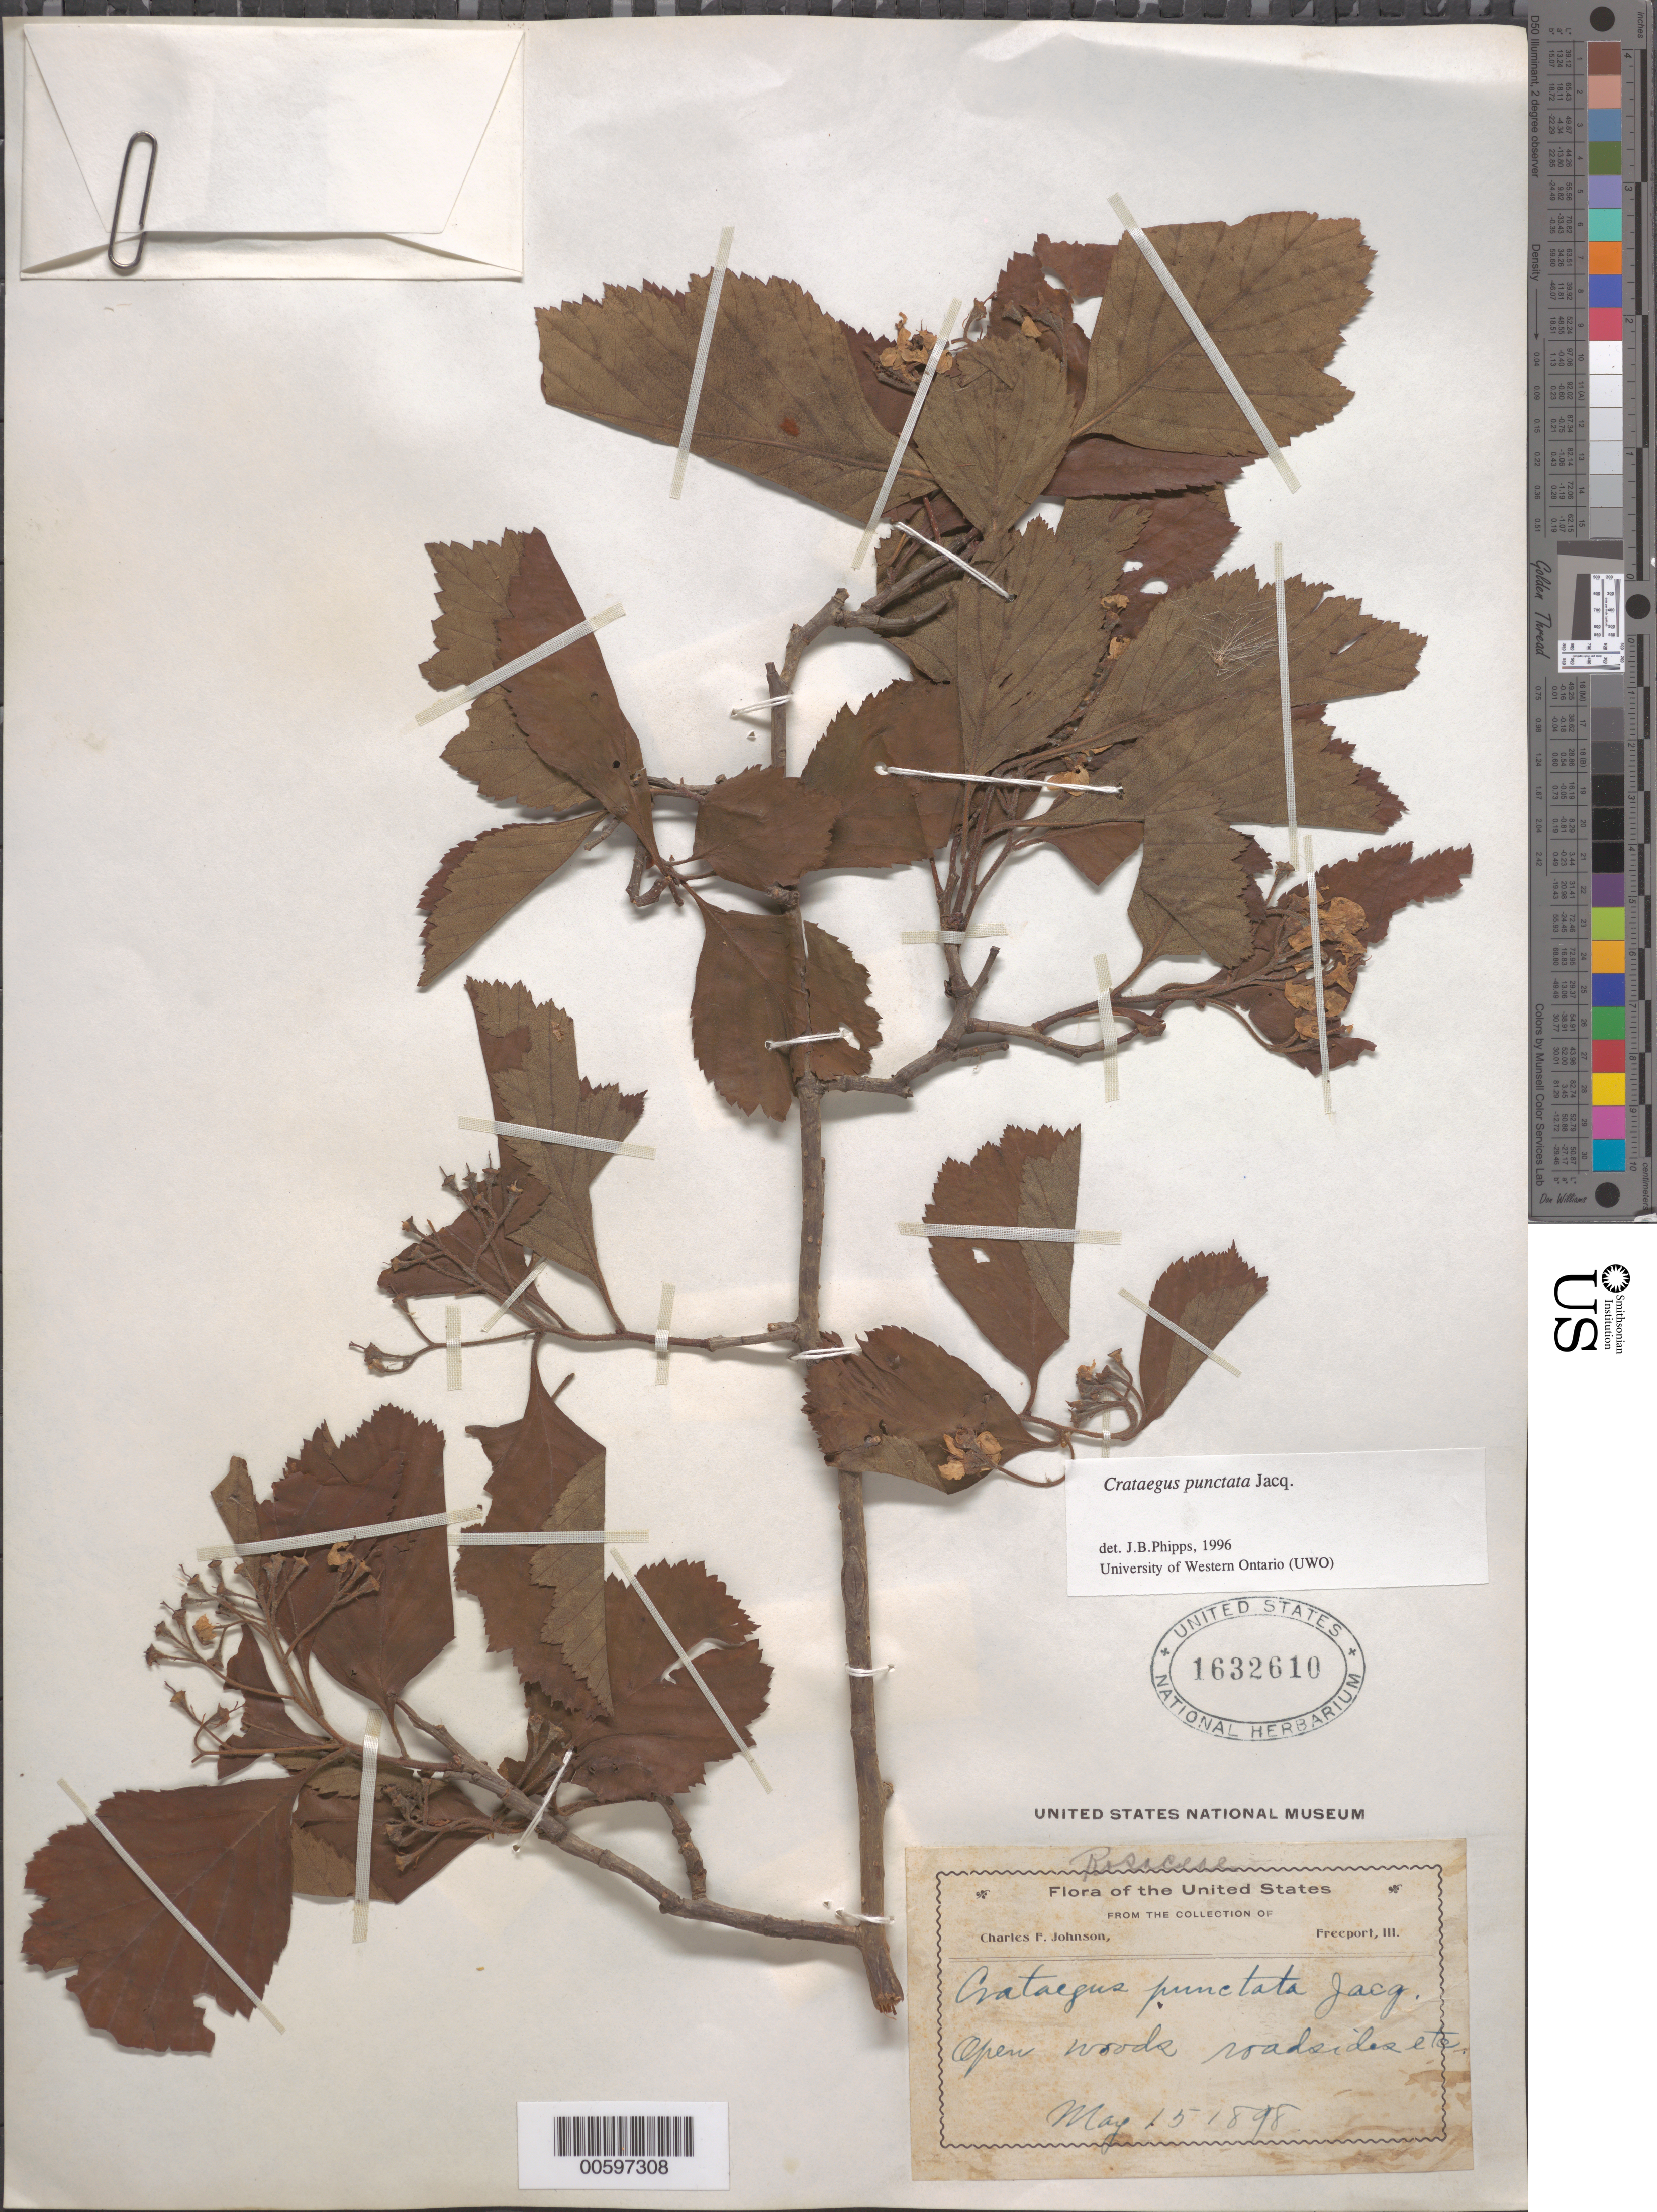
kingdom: Plantae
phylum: Tracheophyta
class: Magnoliopsida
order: Rosales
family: Rosaceae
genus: Crataegus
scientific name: Crataegus punctata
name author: Jacq.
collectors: C. F. Johnson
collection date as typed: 15 May 1898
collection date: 1898-05-15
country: United States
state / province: Illinois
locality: Freeport, Illinois ?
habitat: Open woods, roadsides, etc.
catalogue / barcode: US 1632610